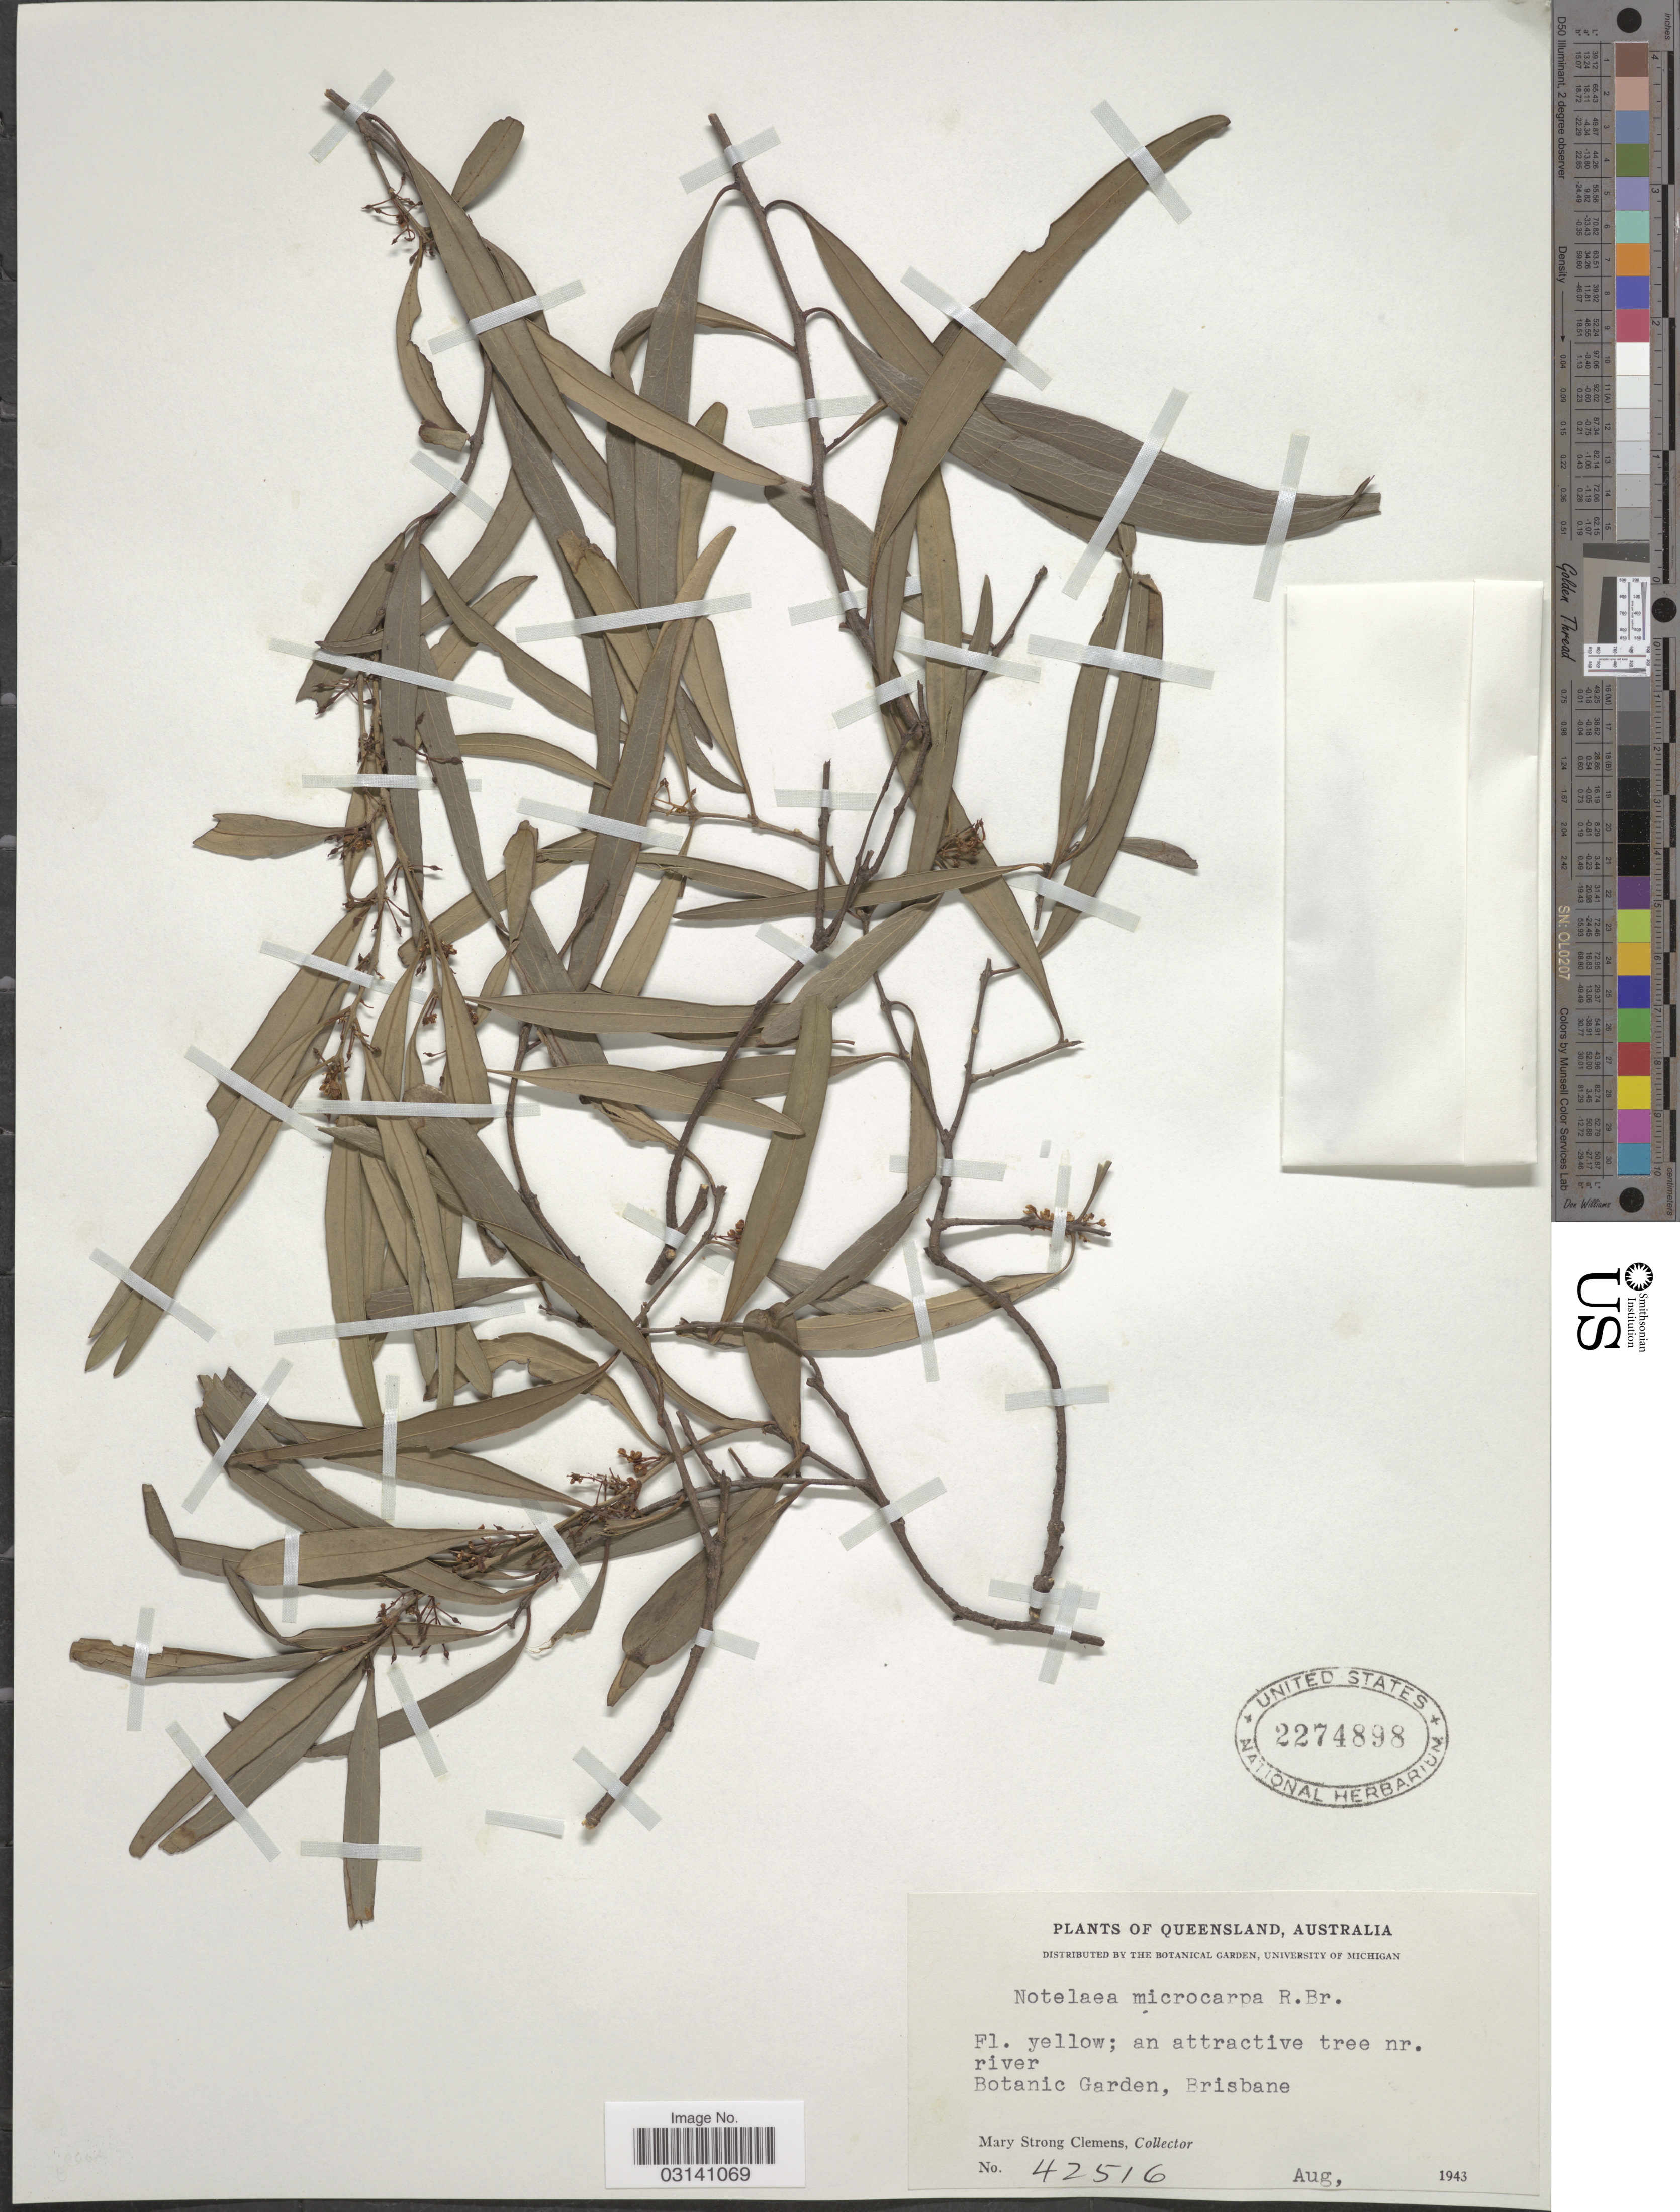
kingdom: Plantae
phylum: Tracheophyta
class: Magnoliopsida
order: Lamiales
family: Oleaceae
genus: Notelaea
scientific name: Notelaea microcarpa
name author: R. Br.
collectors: M. S. Clemens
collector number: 42516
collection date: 1943-08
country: Australia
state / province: Queensland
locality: Botanic Garden, Brisbane.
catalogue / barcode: US 2274898